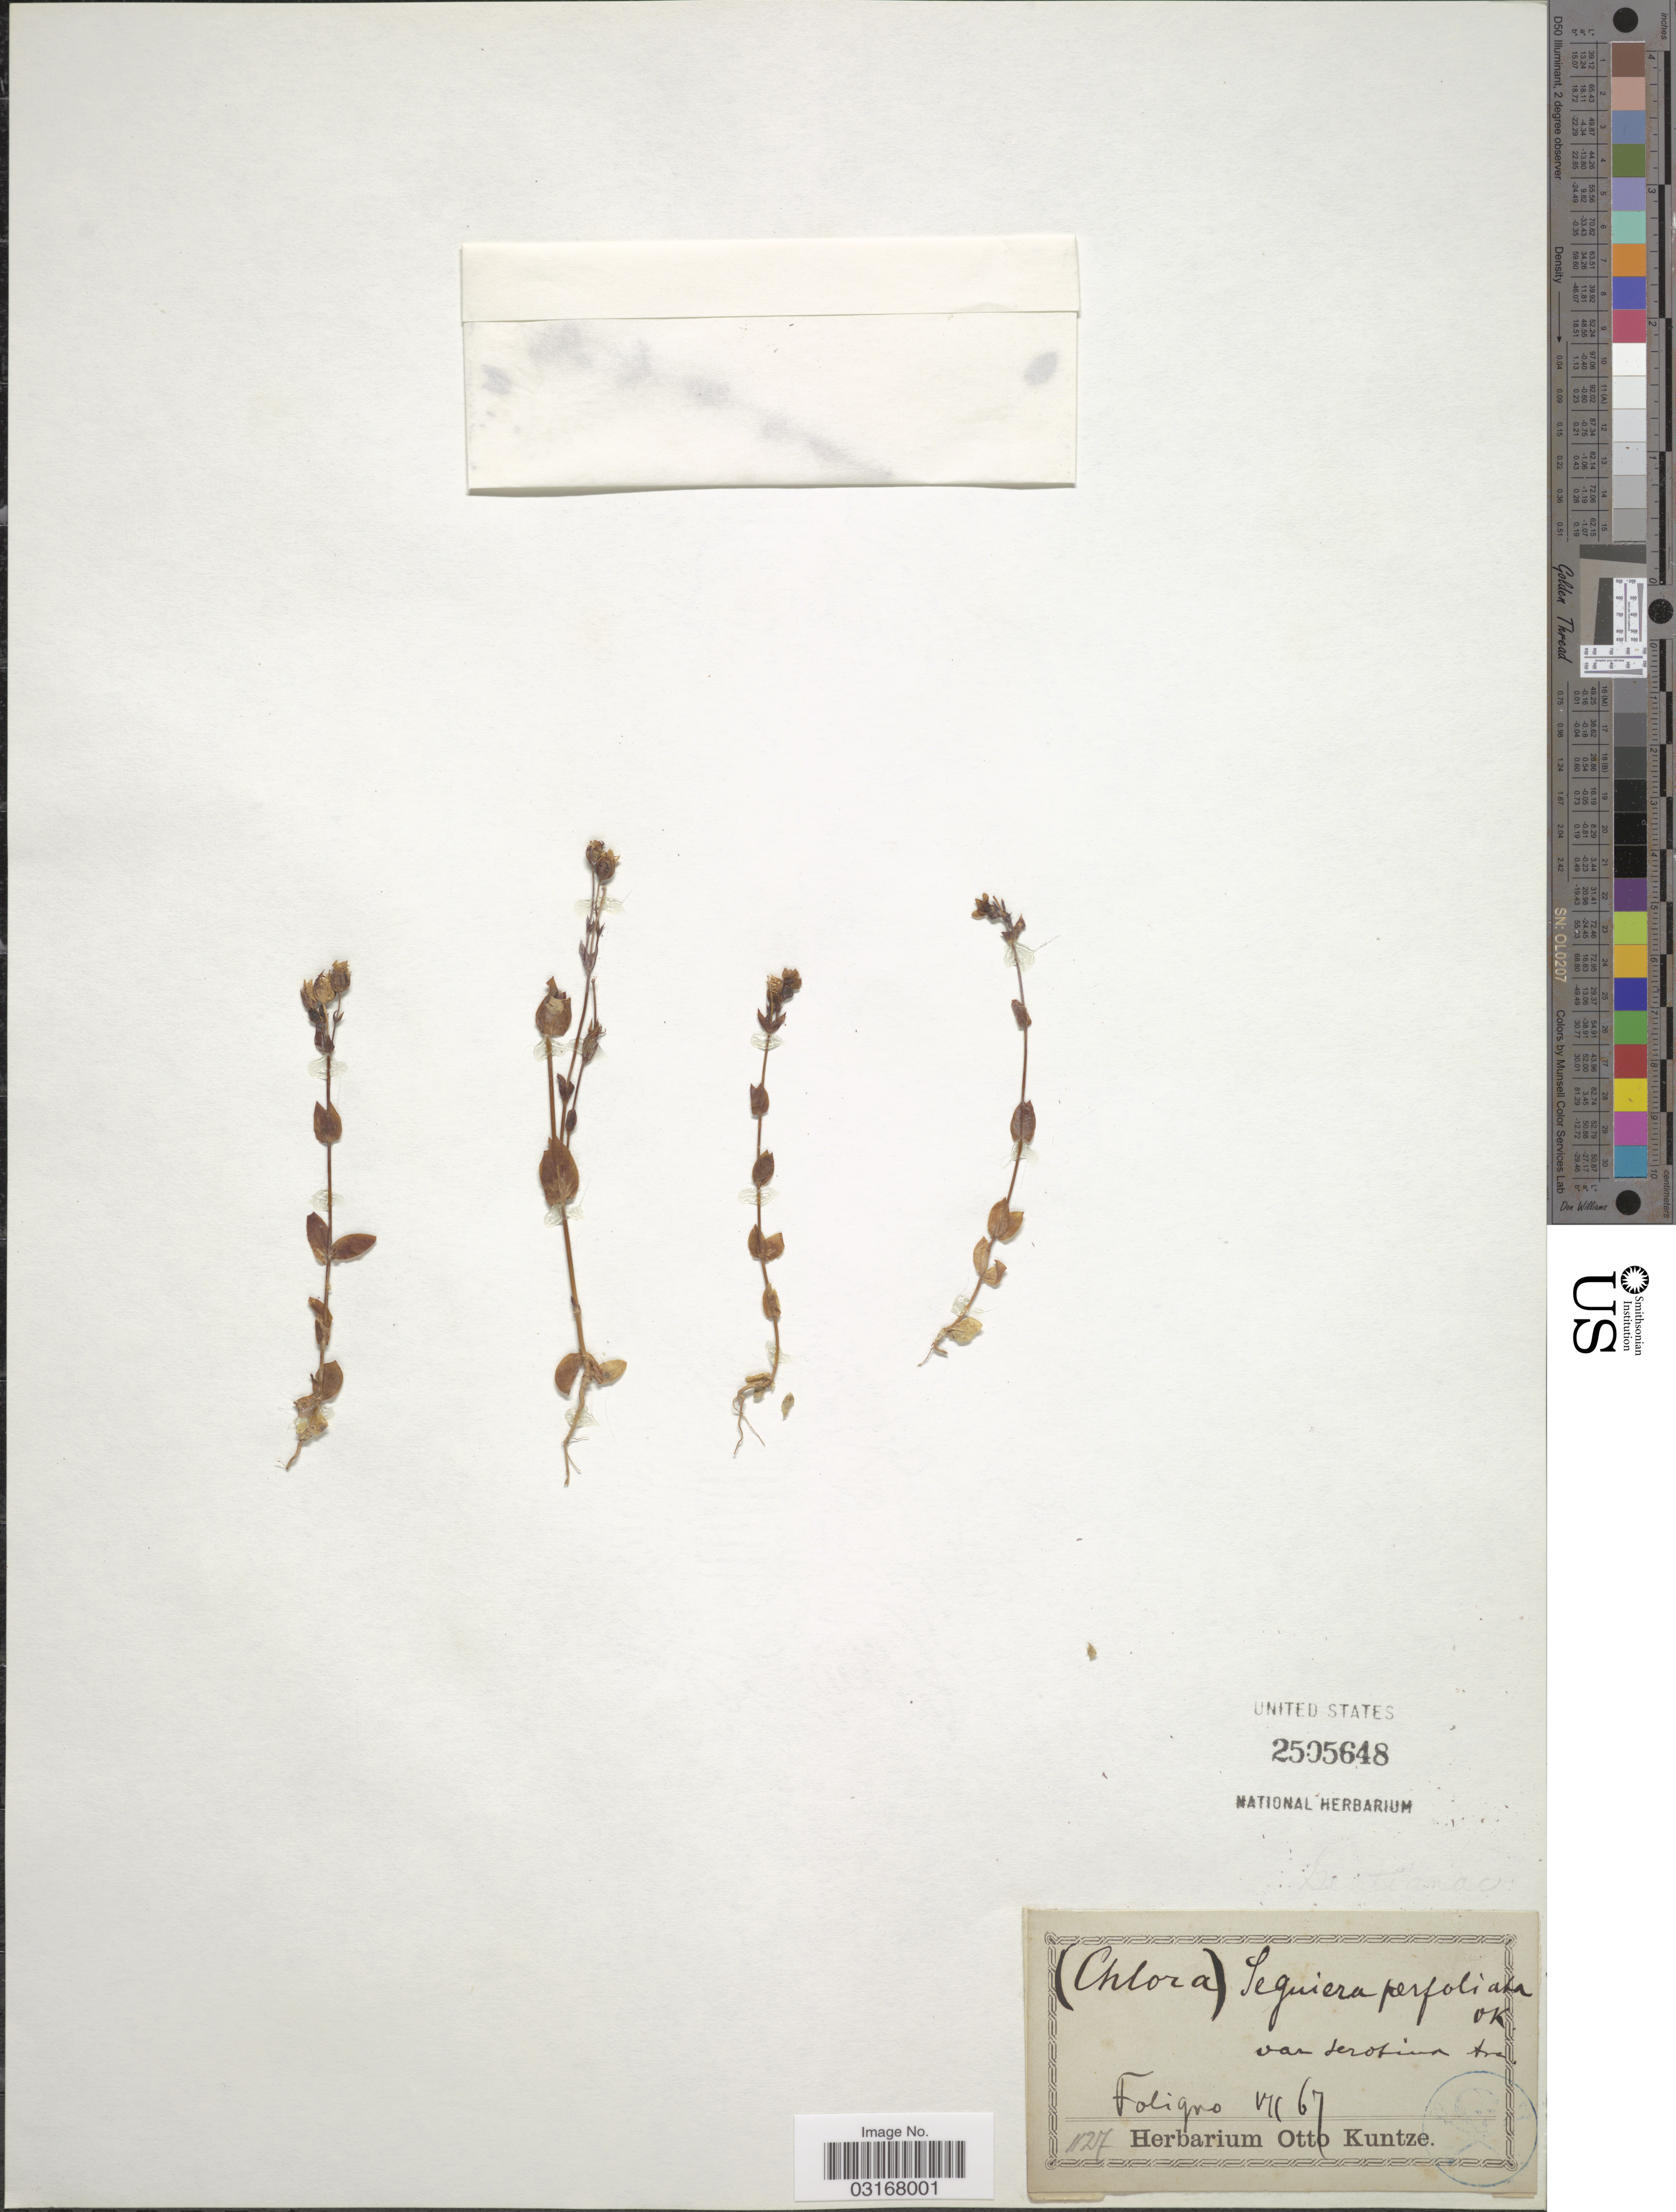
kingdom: Plantae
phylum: Tracheophyta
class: Magnoliopsida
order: Gentianales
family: Gentianaceae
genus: Chlora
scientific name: Chlora perfoliata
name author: (L.) L.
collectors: ex herb. Otto Kuntze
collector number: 1127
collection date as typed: Transcribed d/m/y: /7/67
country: Italy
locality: Foligno.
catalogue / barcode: US 2505648